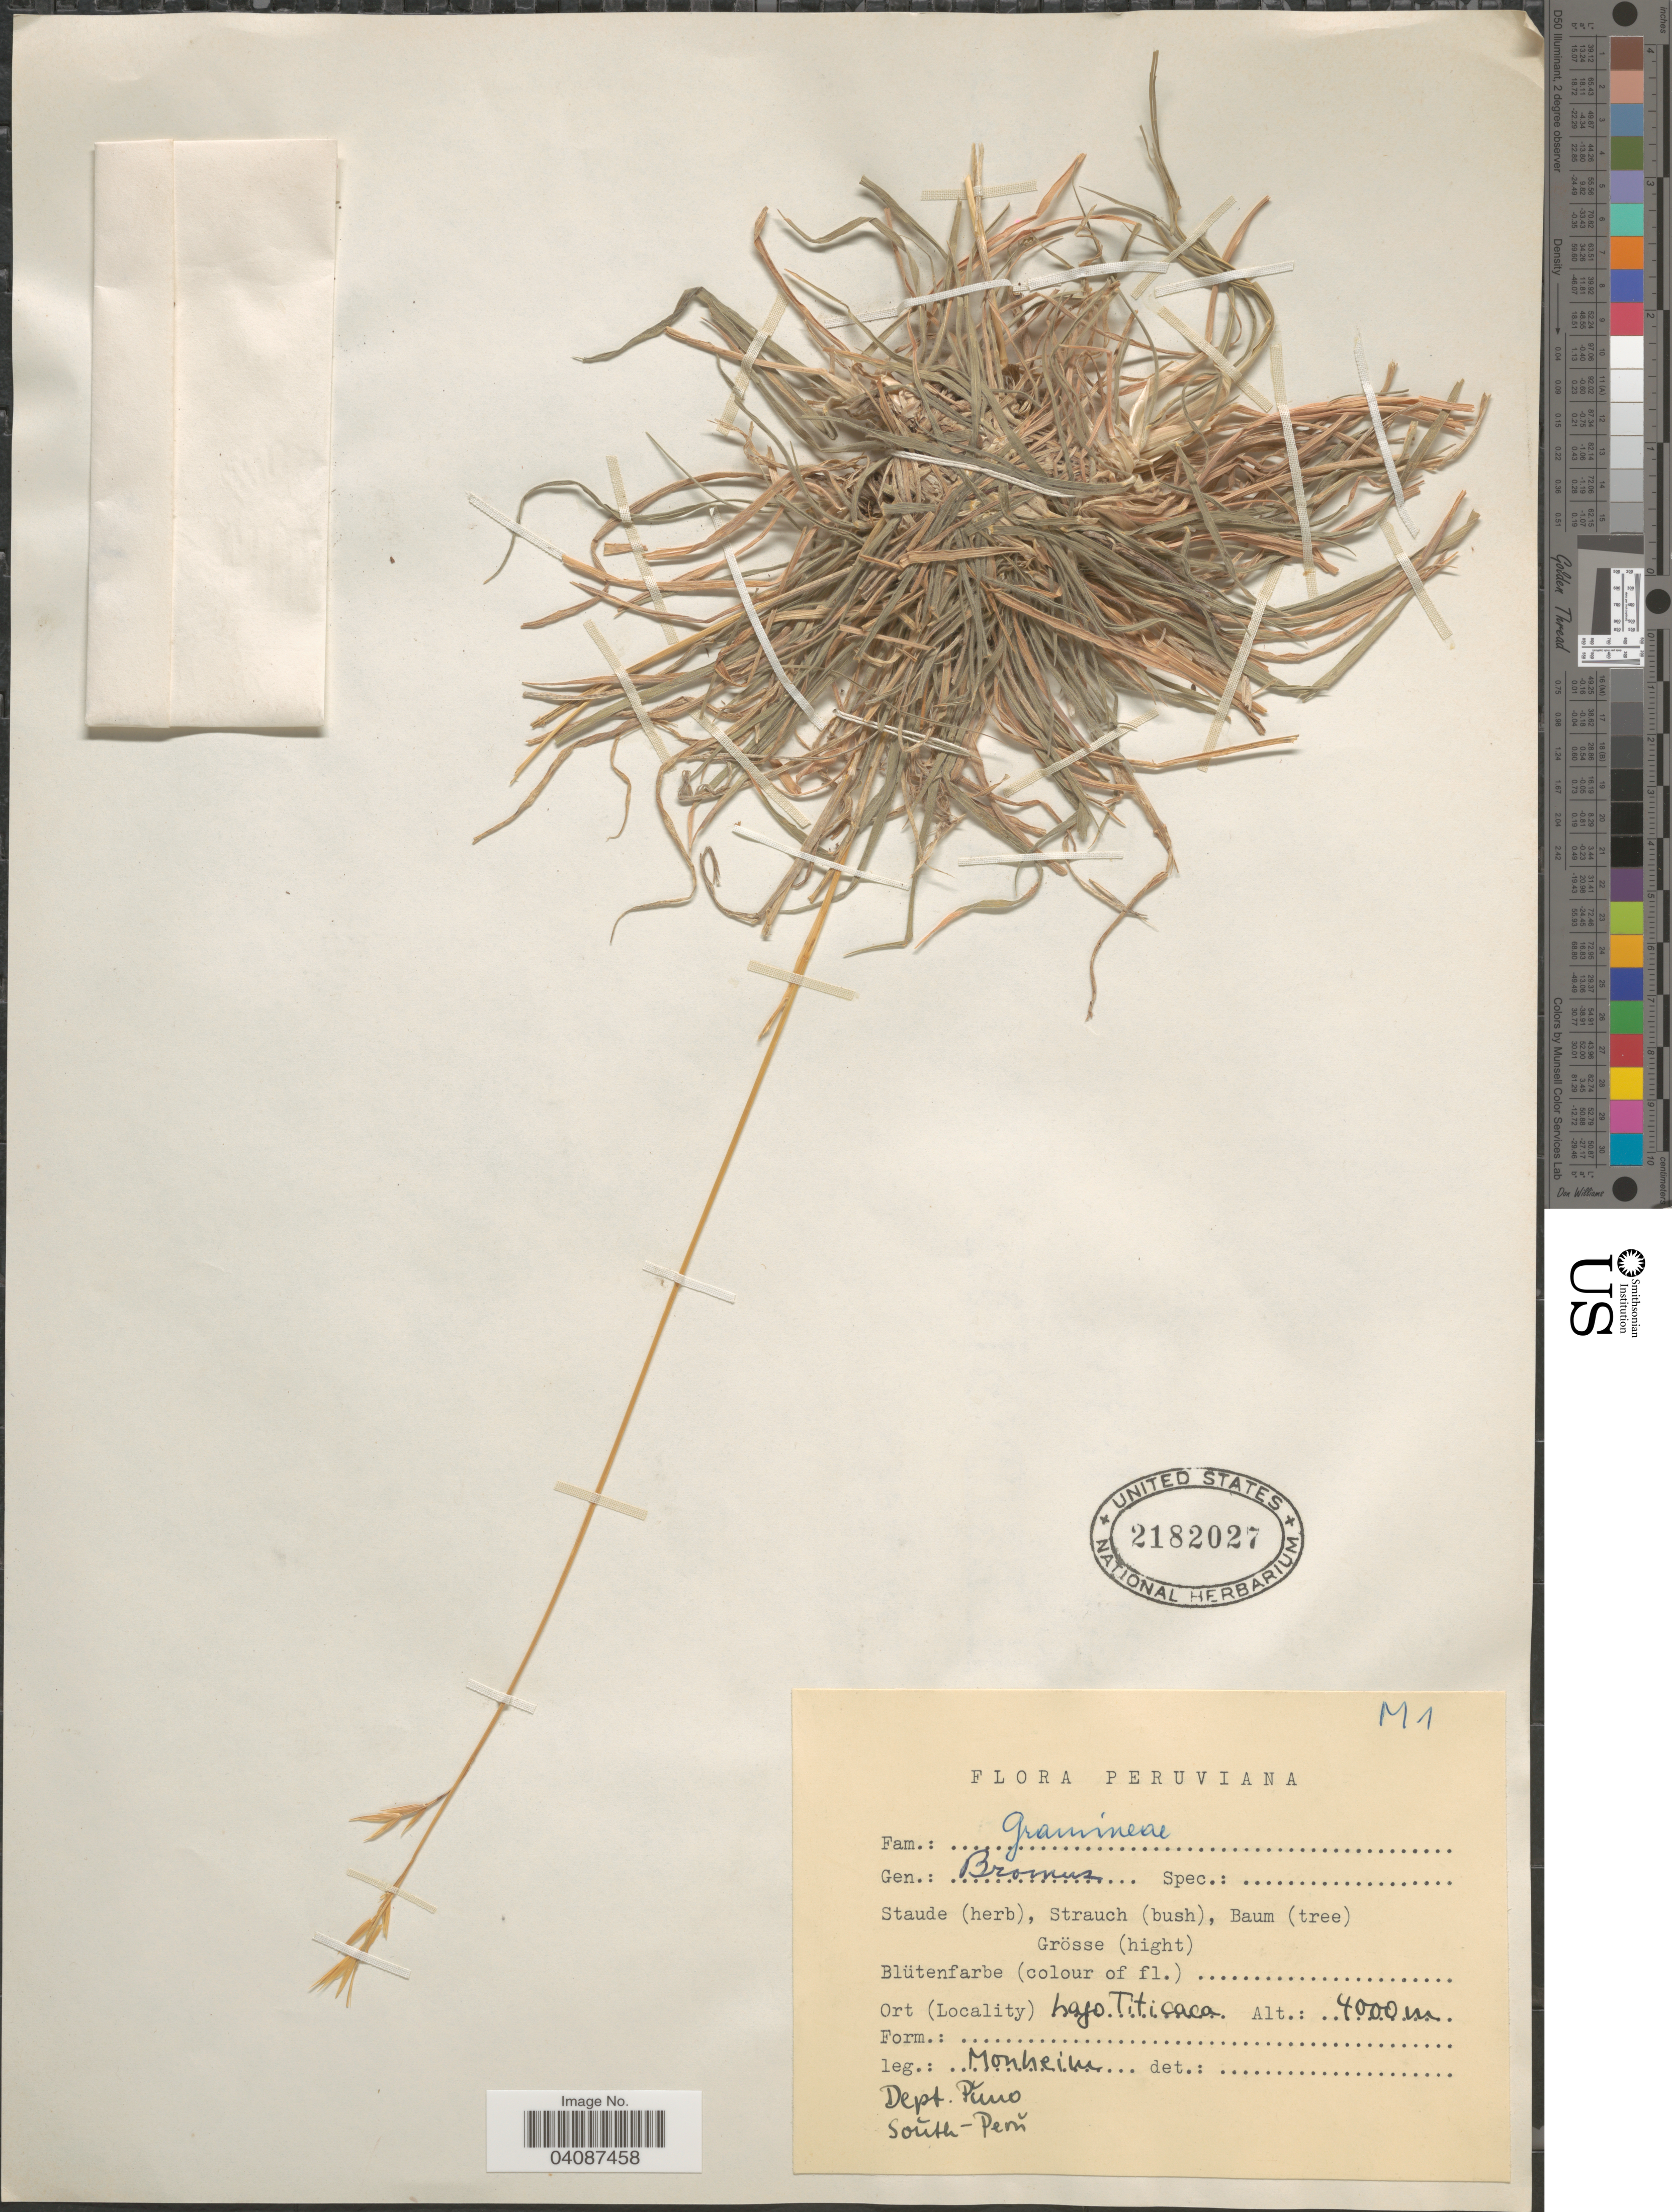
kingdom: Plantae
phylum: Tracheophyta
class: Liliopsida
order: Poales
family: Poaceae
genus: Bromus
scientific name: Bromus sp.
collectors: V. Monheim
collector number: M1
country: Peru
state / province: Puno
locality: Peruviana. Lago Titicaca. Dept. Pŭno. Soŭth-Perŭ.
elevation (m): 4000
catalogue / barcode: US 2182027